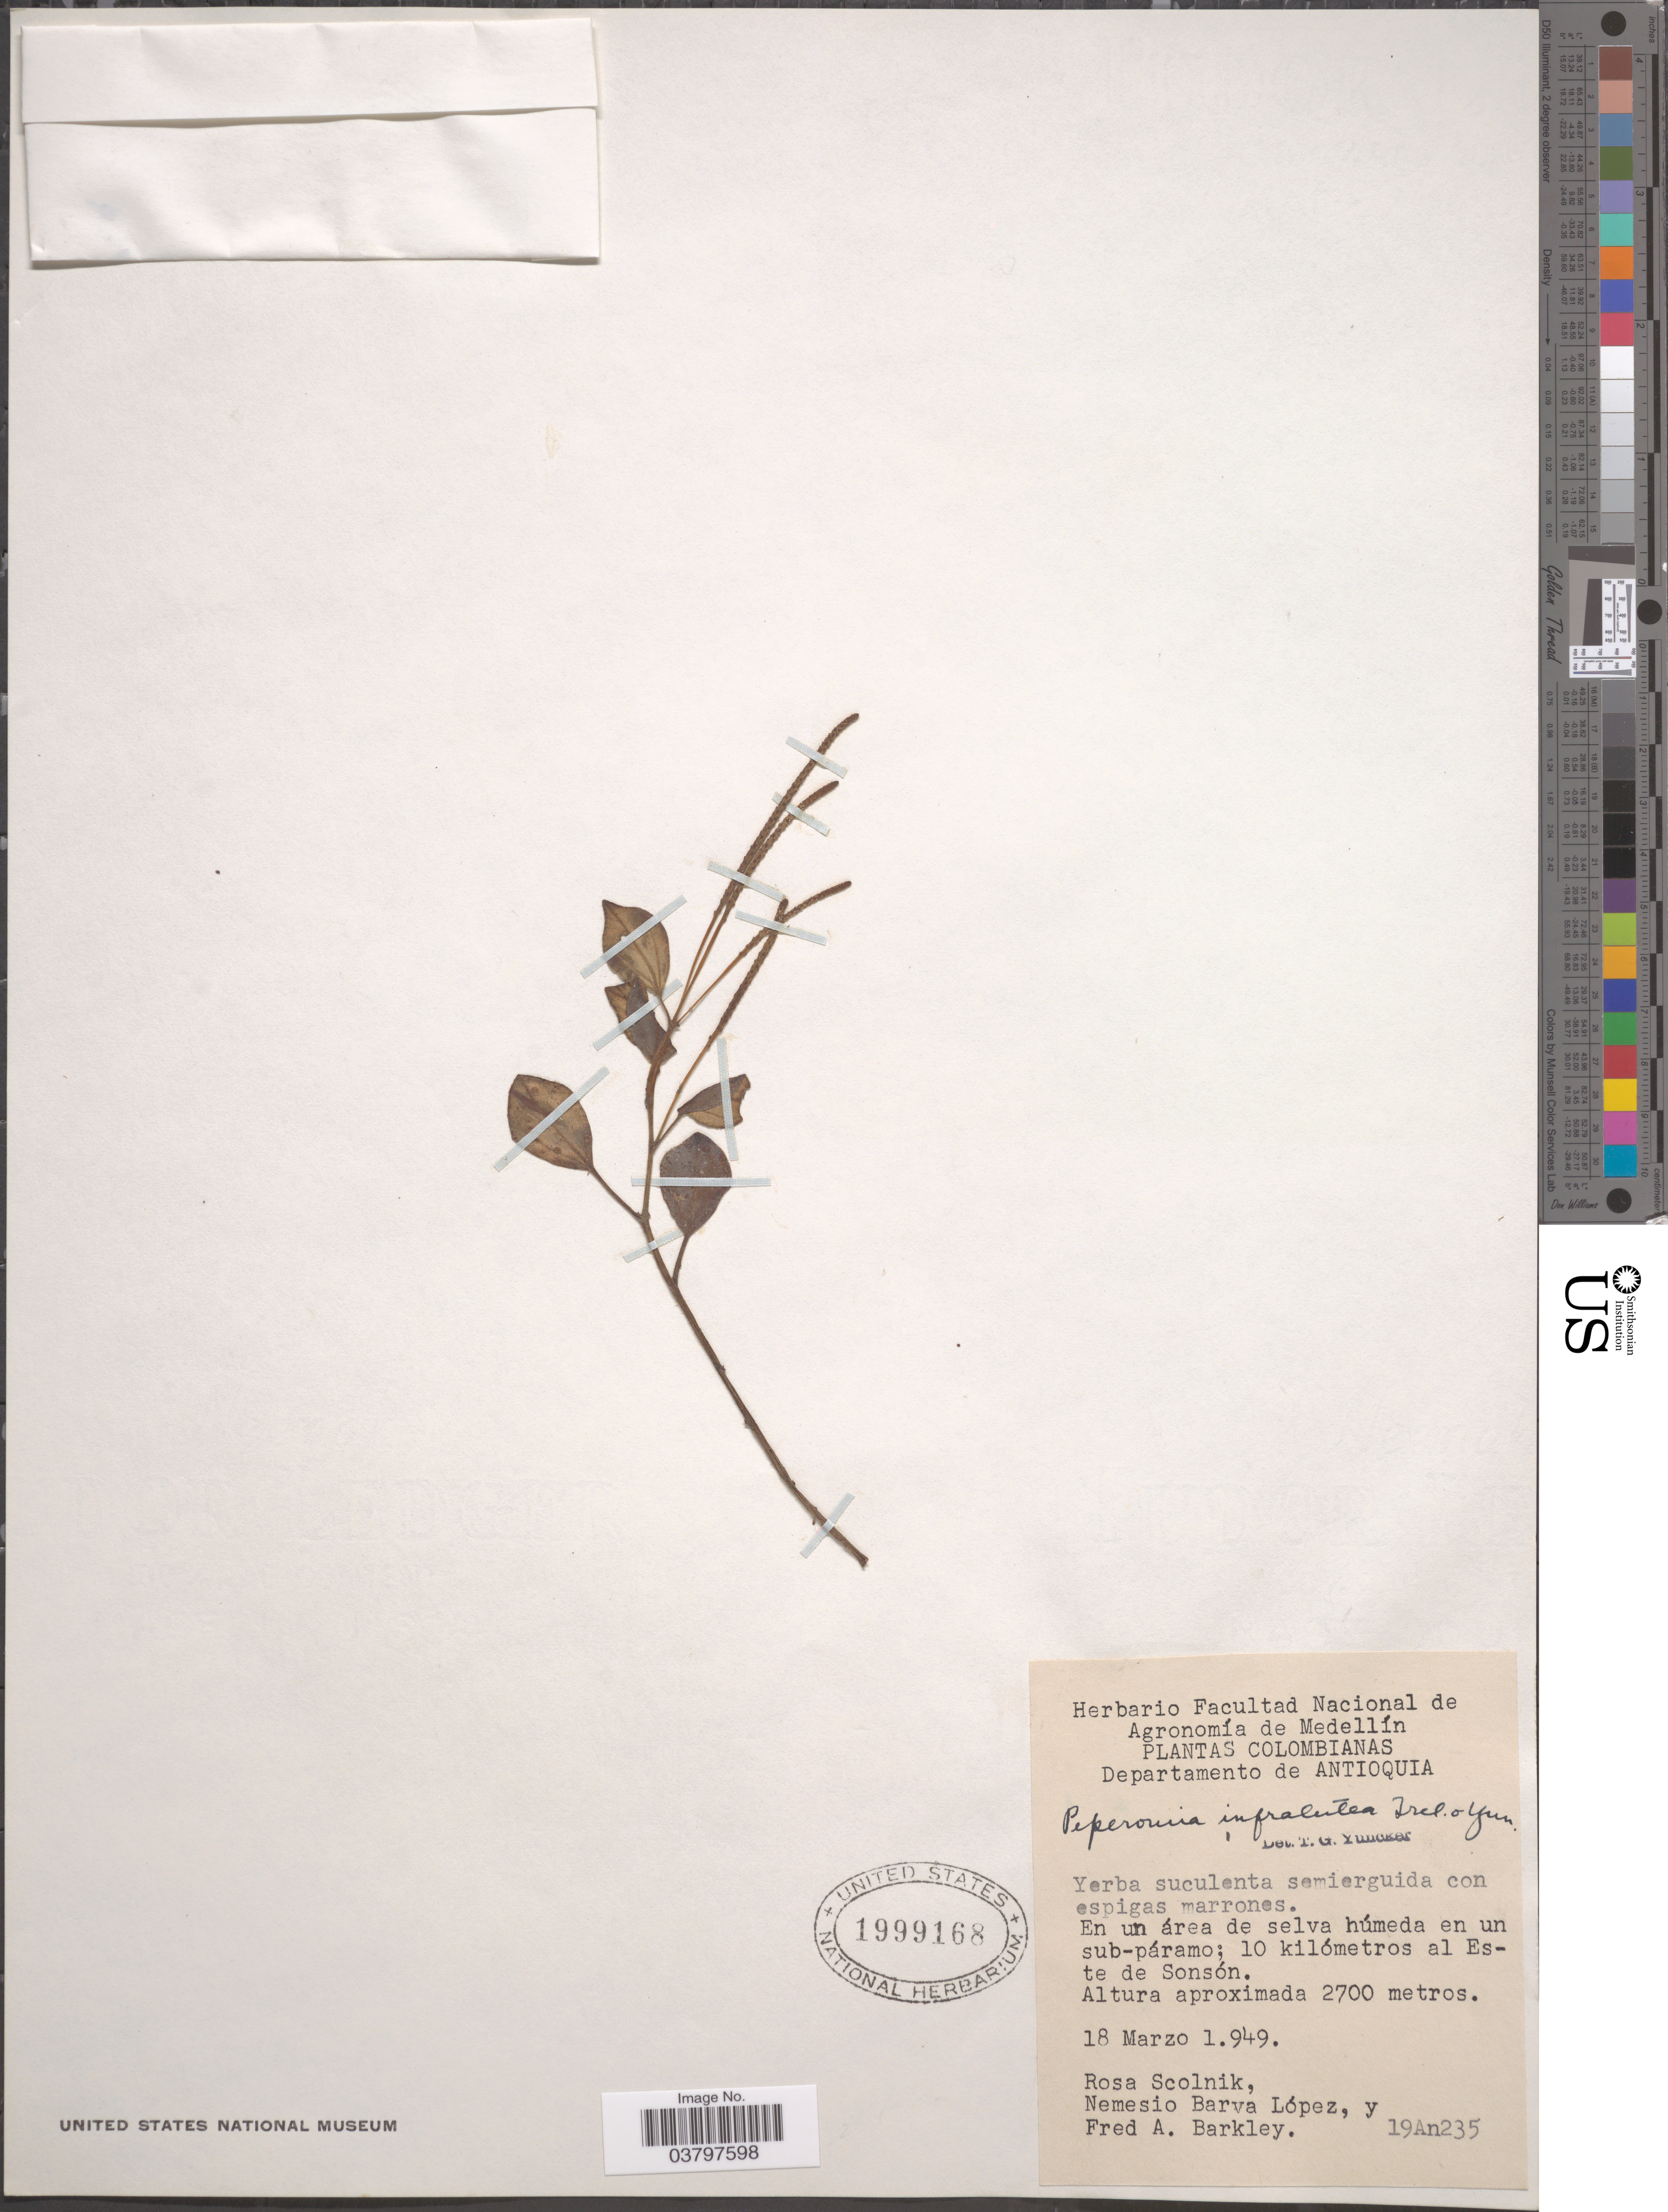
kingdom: Plantae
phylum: Tracheophyta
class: Magnoliopsida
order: Piperales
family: Piperaceae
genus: Peperomia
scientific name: Peperomia infralutea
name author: Trel. & Yunck.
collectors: R. Scolnik, N. Lopez & F. A. Barkley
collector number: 19An235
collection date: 1949-03-18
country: Colombia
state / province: Antioquia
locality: Departamento de Antioquia. En un área de selva húmeda en un sub-páramo; 10 kilómetros al Este de Sonsón.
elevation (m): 2700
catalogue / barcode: US 1999168